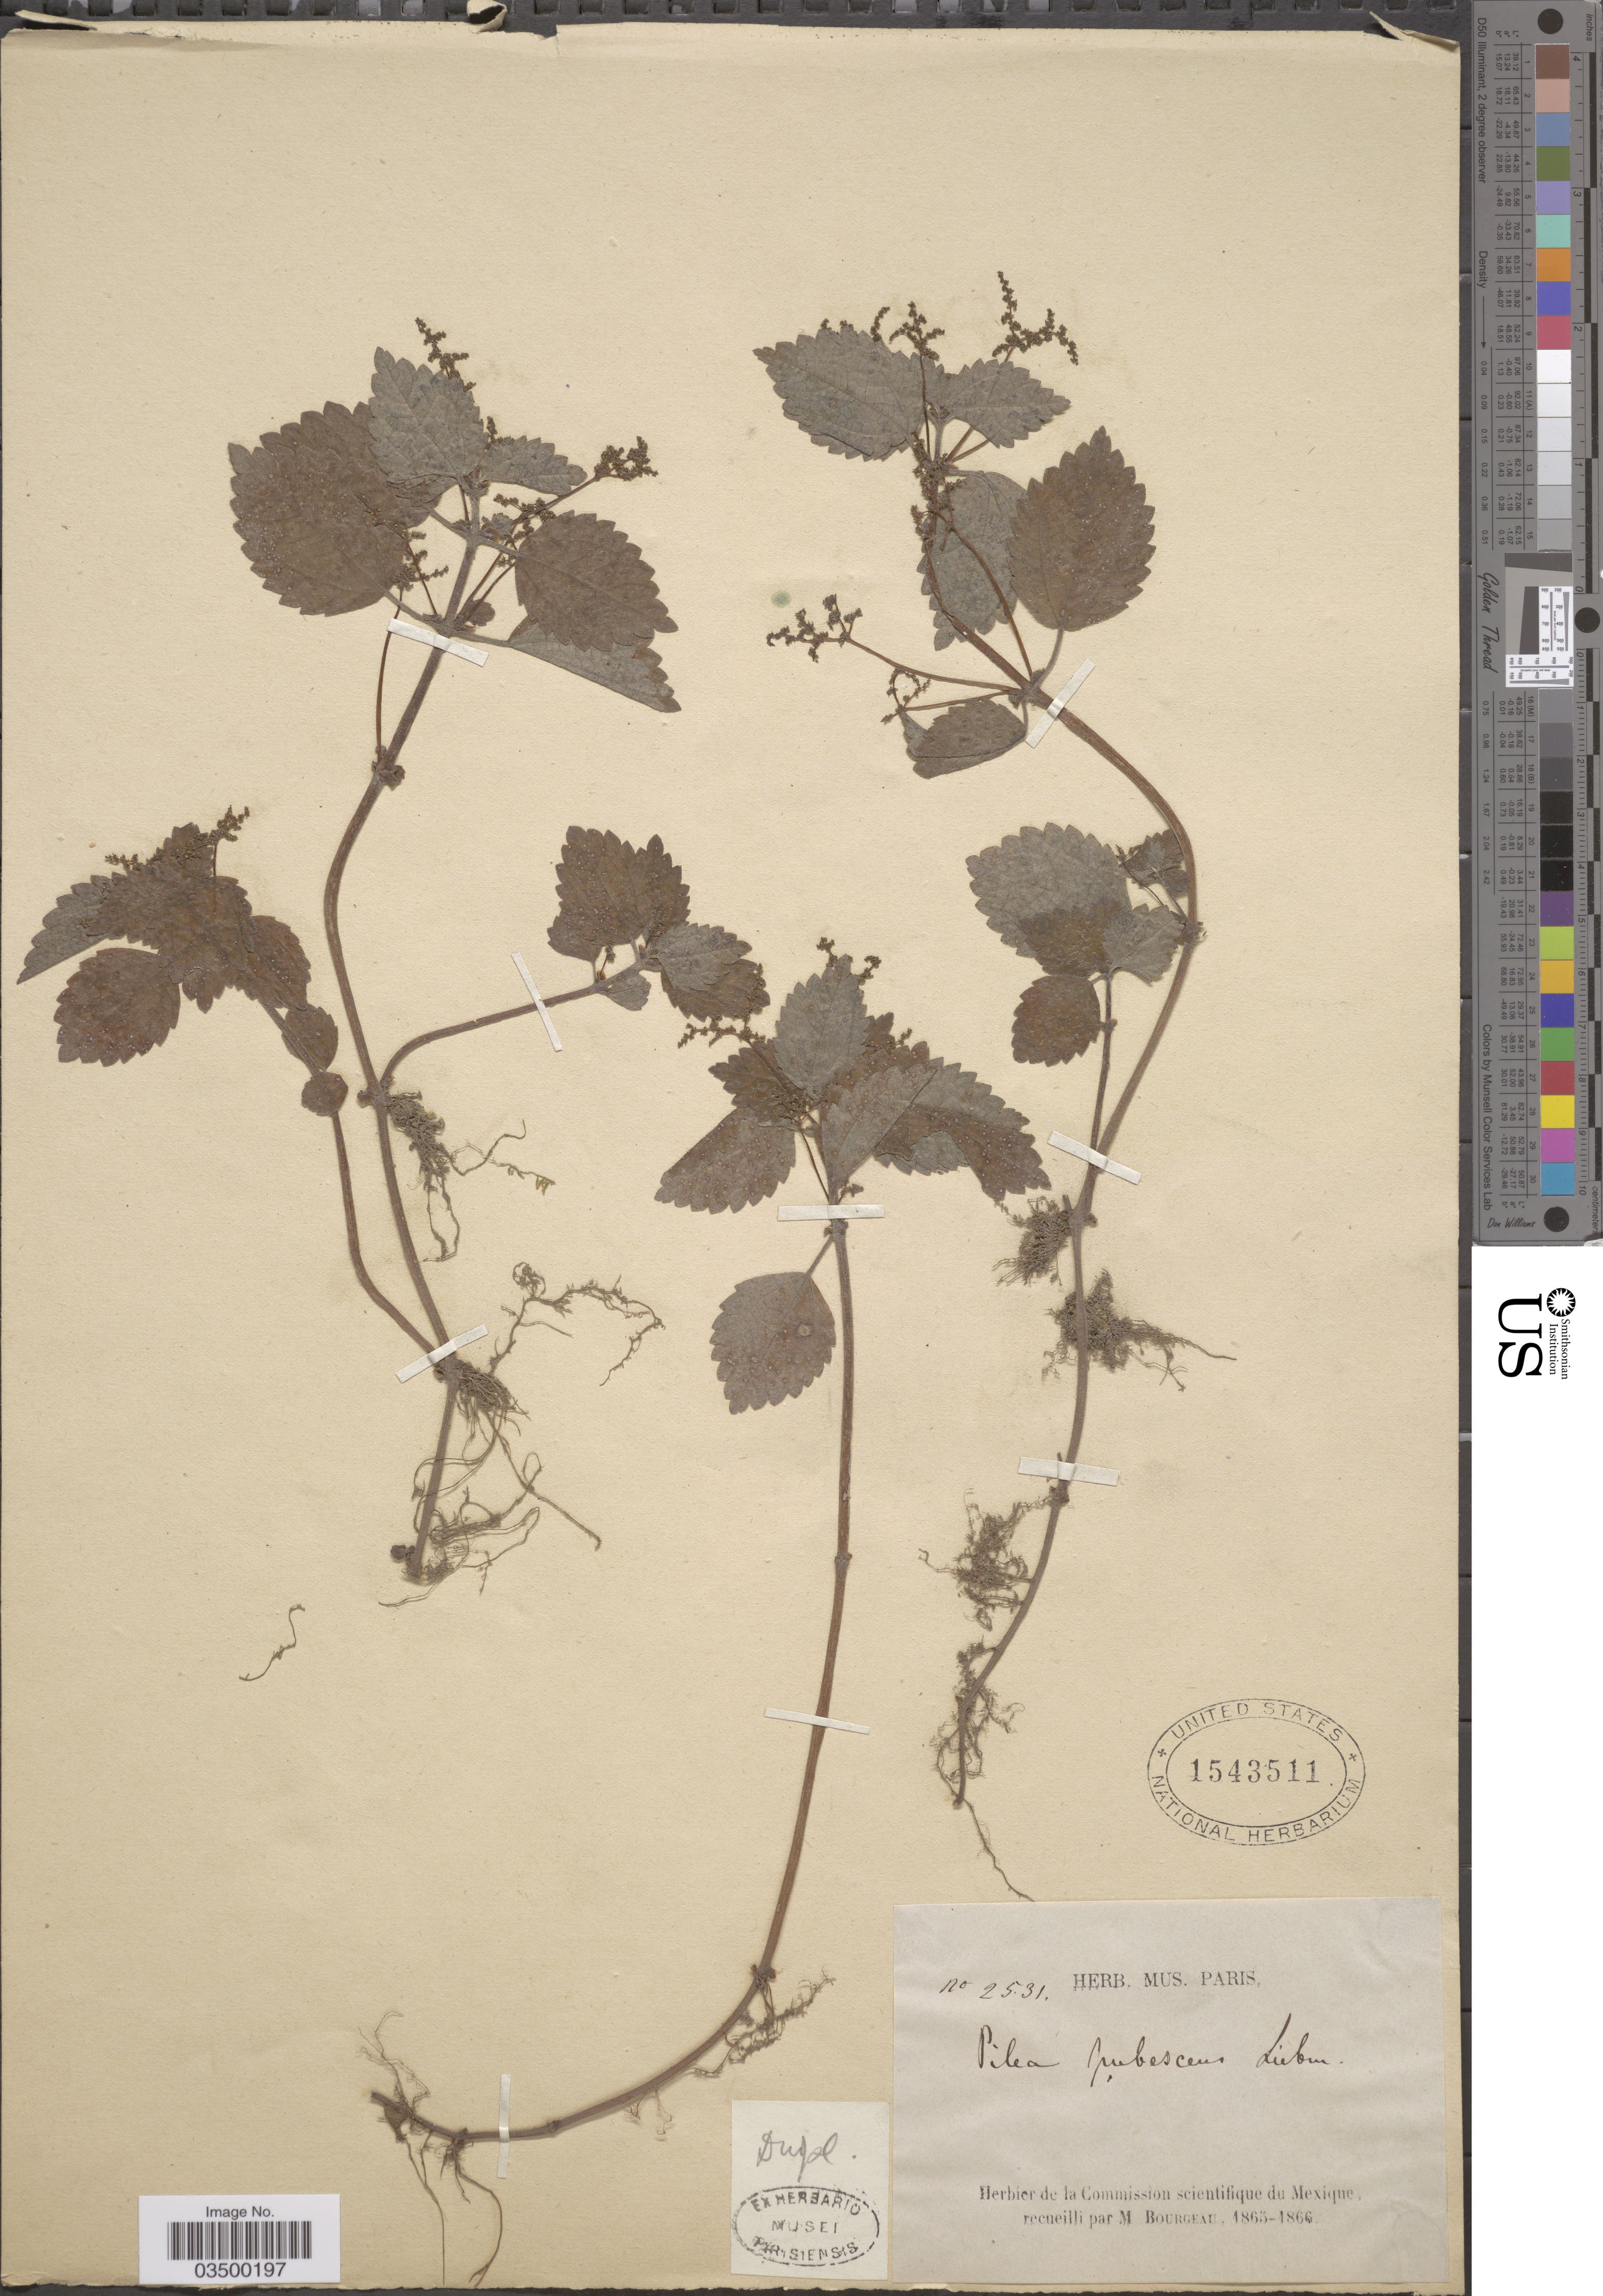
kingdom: Plantae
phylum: Tracheophyta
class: Magnoliopsida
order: Rosales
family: Urticaceae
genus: Pilea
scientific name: Pilea pubescens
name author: Liebm.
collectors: M. Bourgeau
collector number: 2531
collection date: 1865/1866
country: Mexico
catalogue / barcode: US 1543511